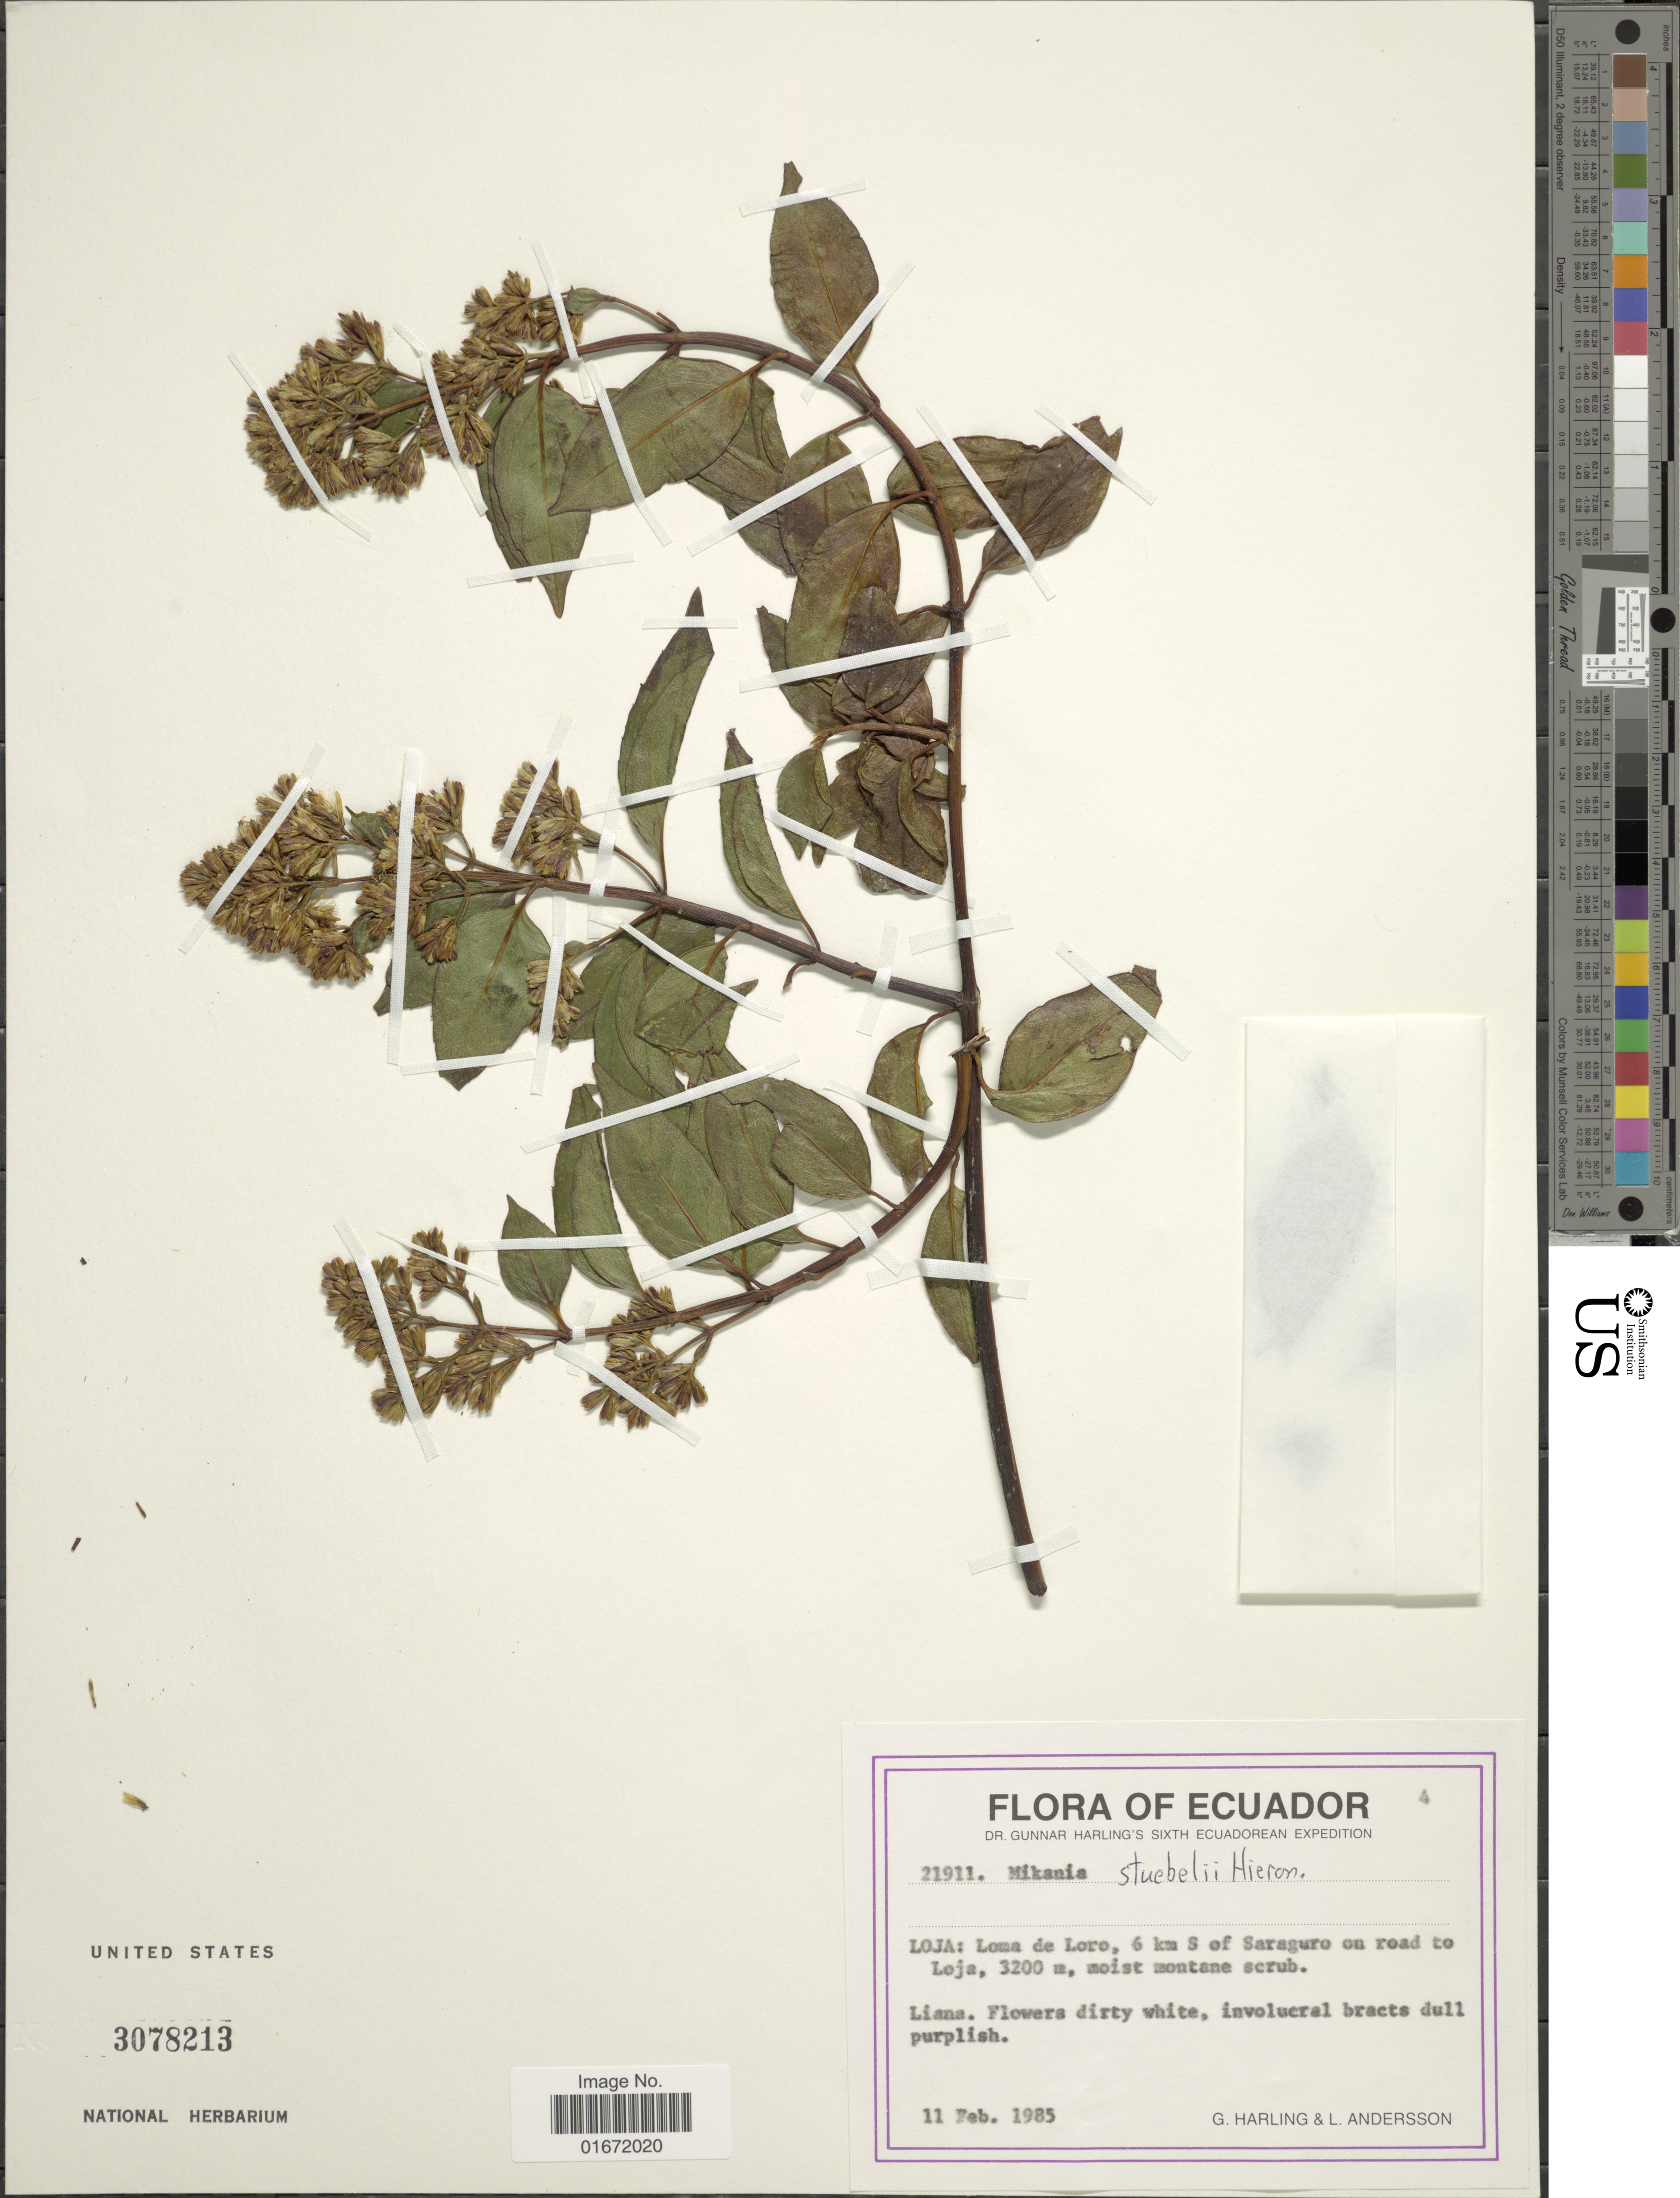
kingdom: Plantae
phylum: Tracheophyta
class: Magnoliopsida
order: Asterales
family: Asteraceae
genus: Mikania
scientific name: Mikania stuebelii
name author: Hieron.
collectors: G. Harling & L. Andersson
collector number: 21911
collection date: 1985-02-11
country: Ecuador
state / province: Loja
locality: Loja: Loma de Loro, 6 km S of Saraguro en road to Loja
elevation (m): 3200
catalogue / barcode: US 3078213